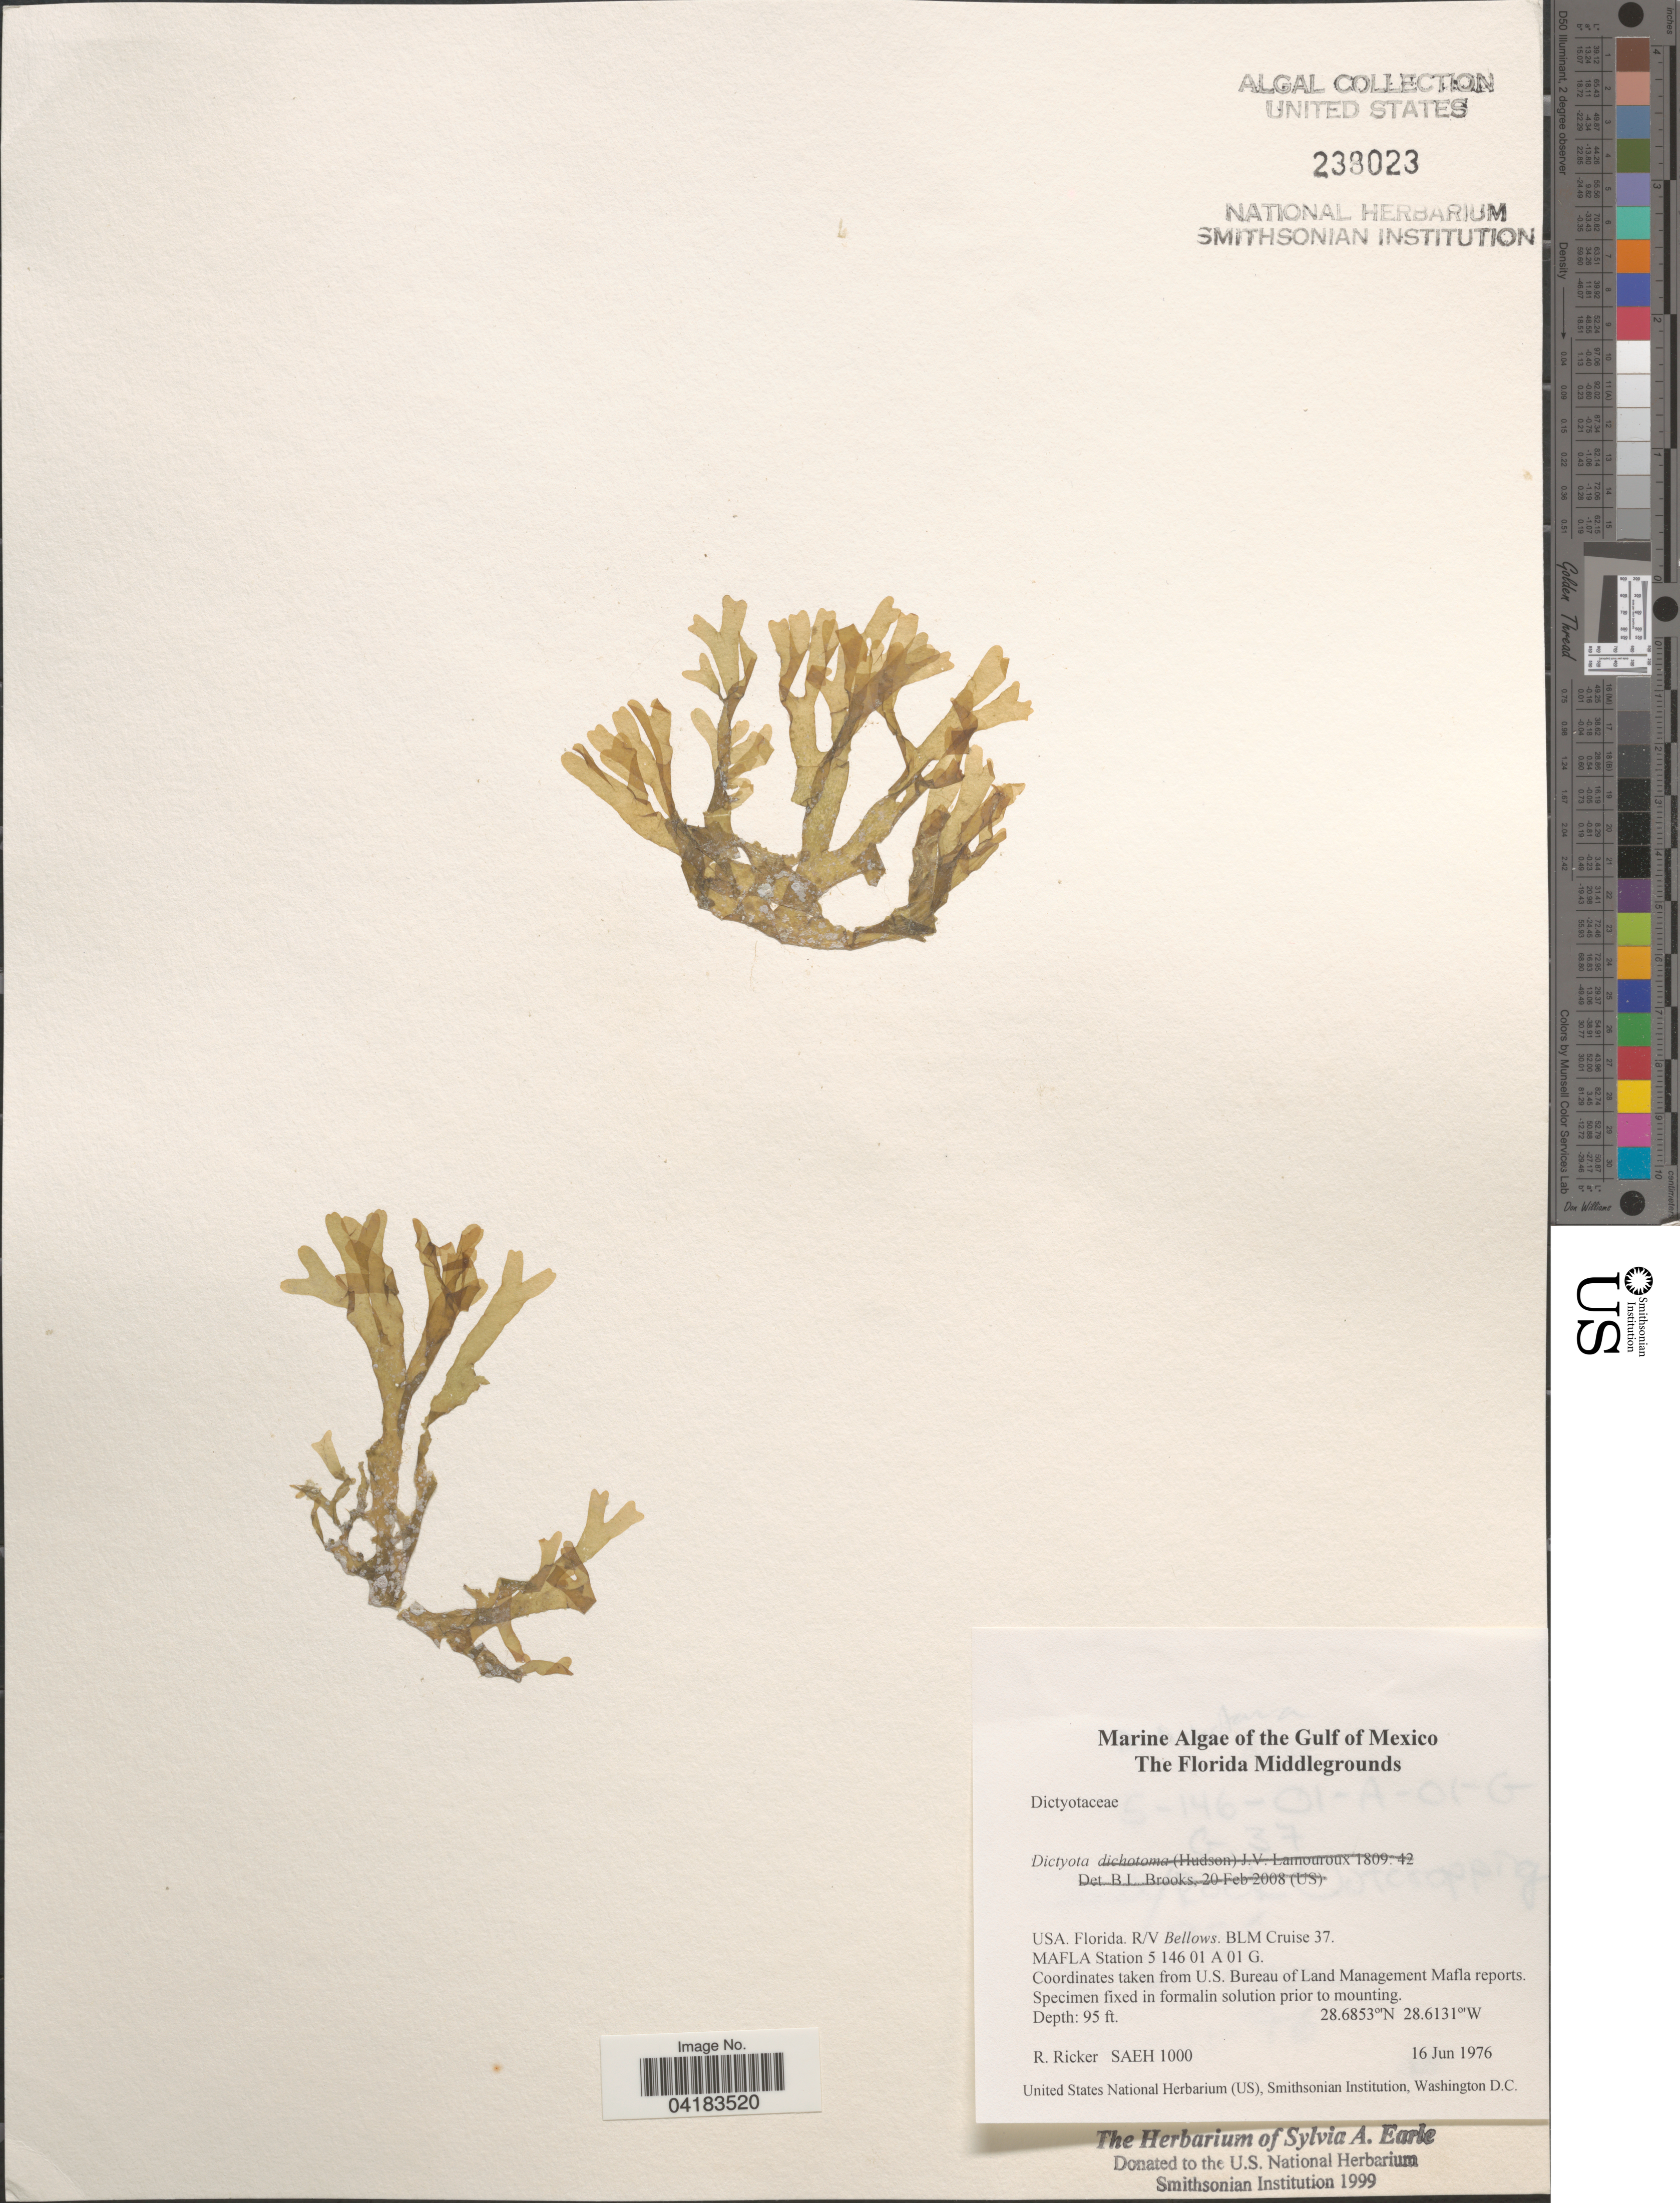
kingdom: Chromista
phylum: Ochrophyta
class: Phaeophyceae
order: Dictyotales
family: Dictyotaceae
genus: Dictyota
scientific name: Dictyota sp.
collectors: R. Ricker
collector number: SAEH1000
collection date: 1976-06-16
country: United States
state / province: Florida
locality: The Gulf of Mexico. The Florida Middlegrounds. R/V Bellows. BLM Cruise 37. MAFLA Station 5 146 01 A 01 G. Coordinates taken from U.S. Bureau of Land Management Mafla reports.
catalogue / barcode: US 238023